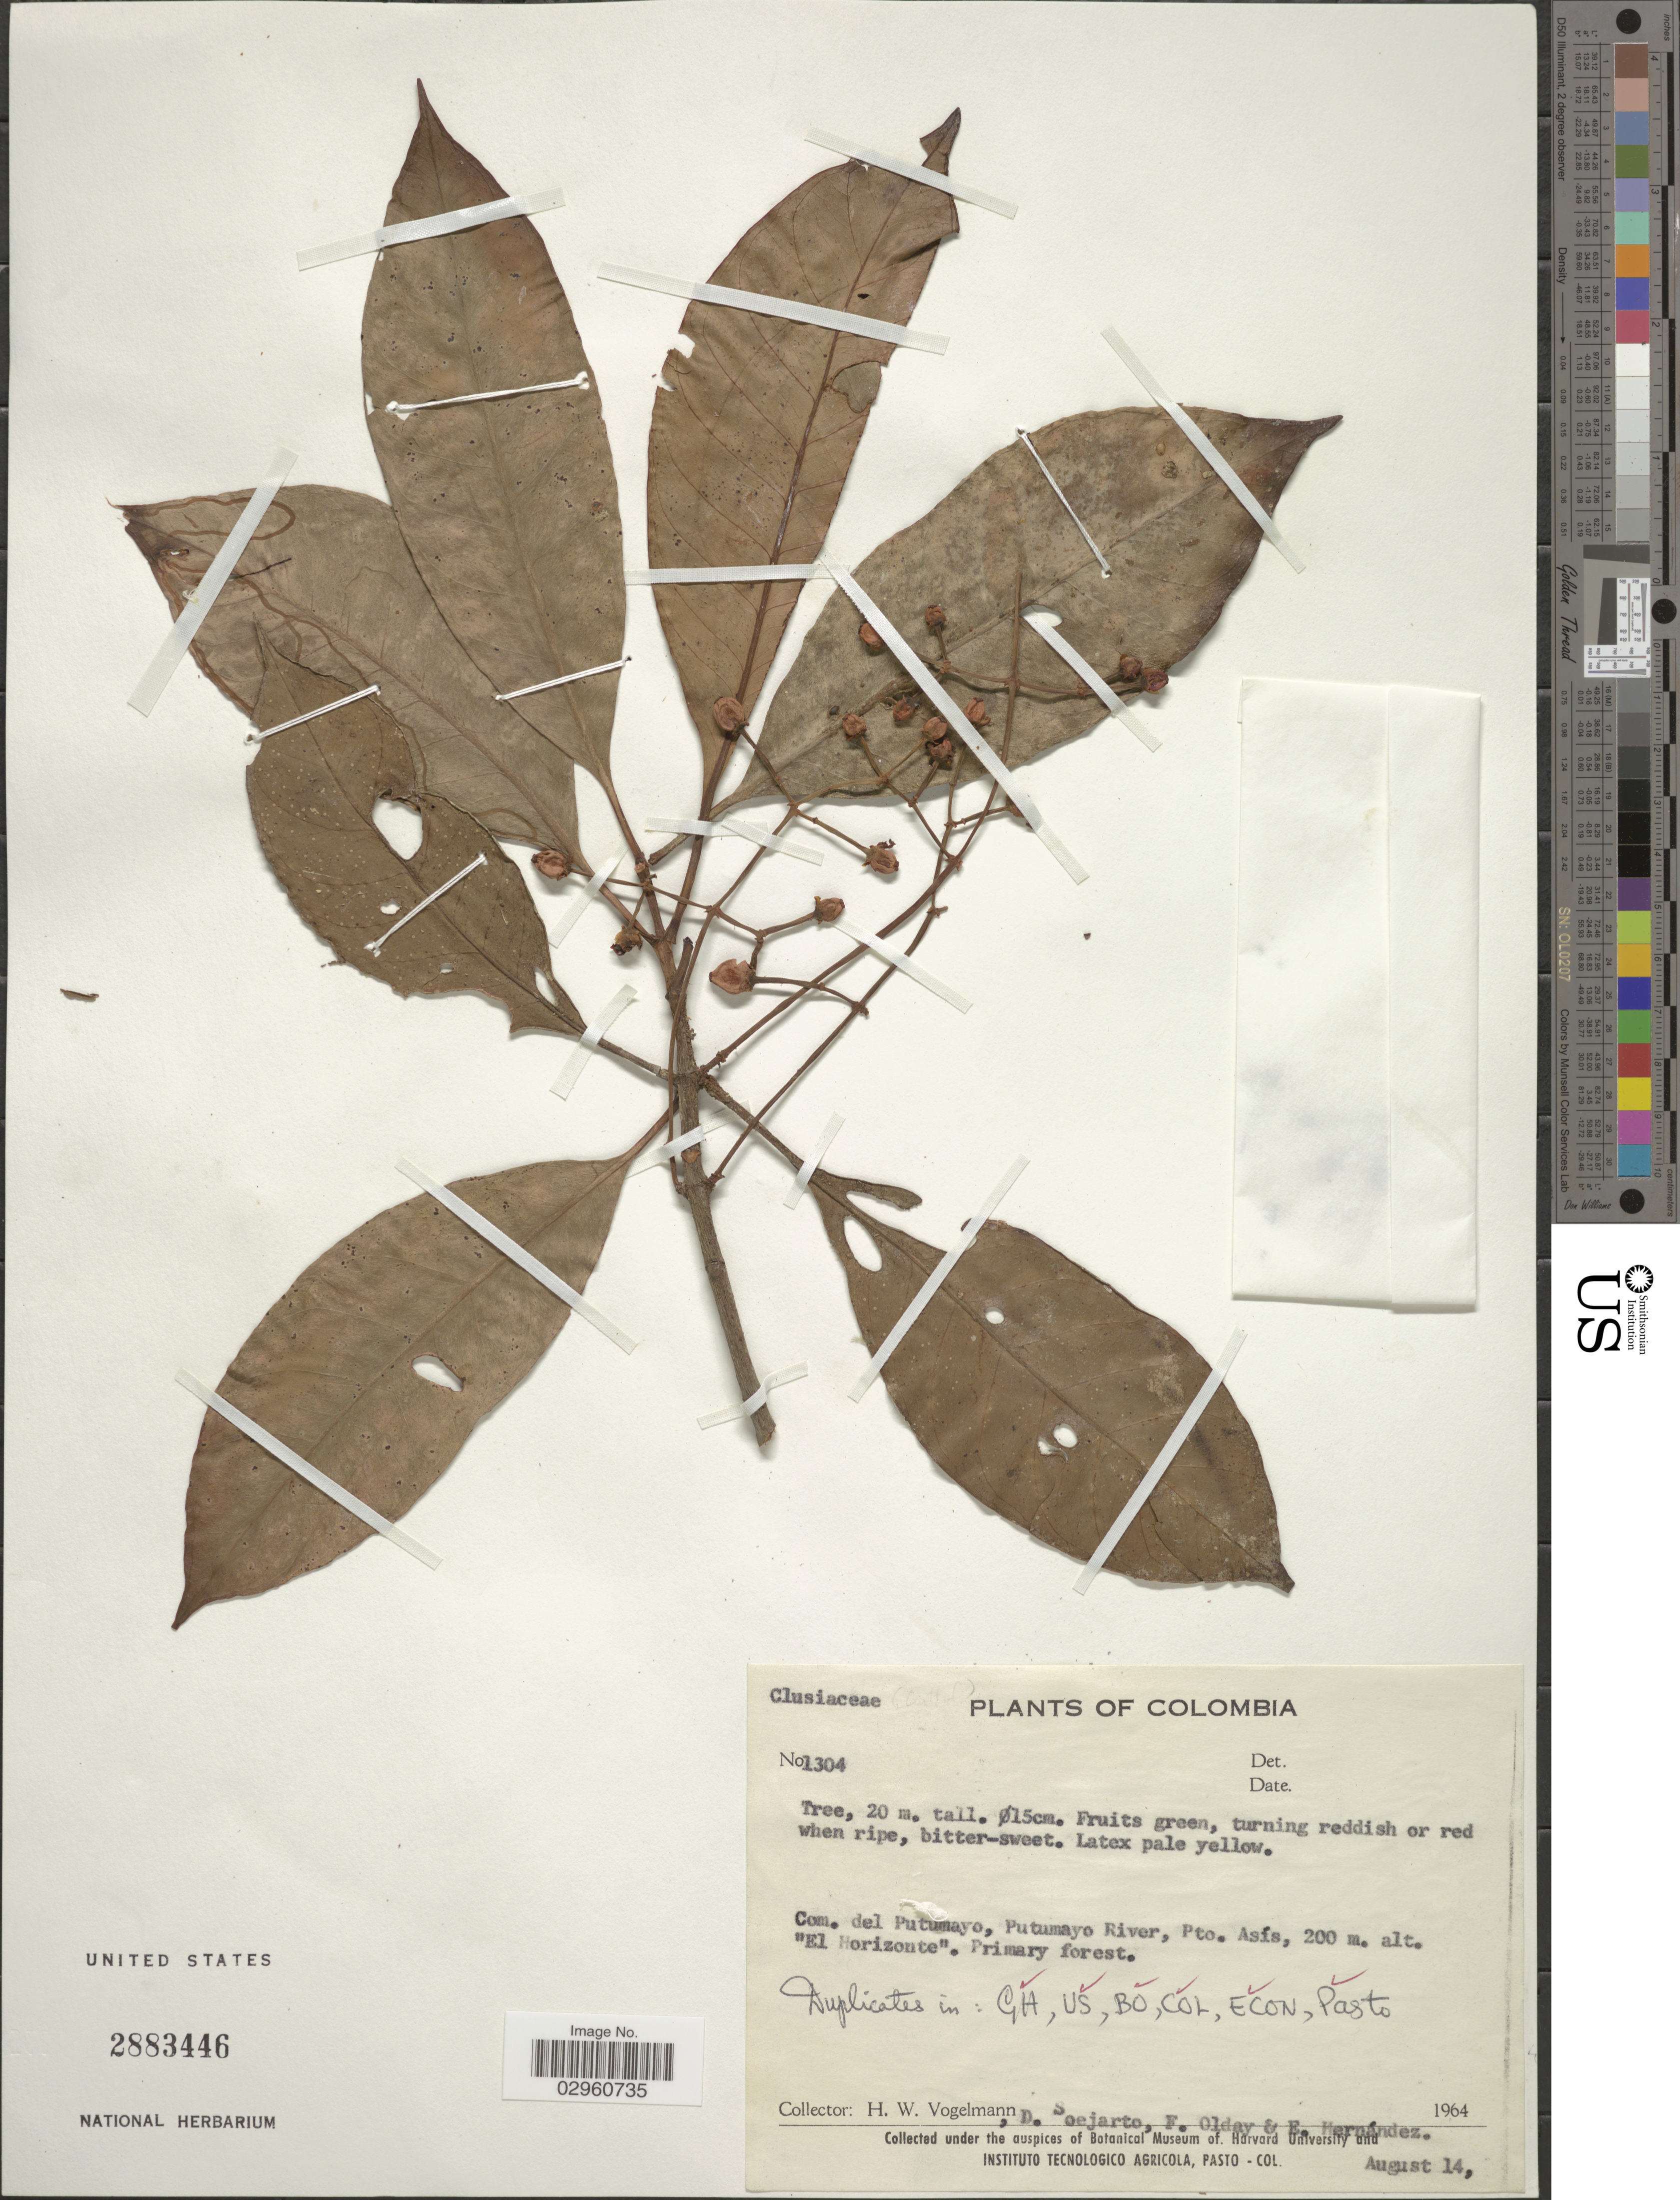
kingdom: Plantae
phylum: Tracheophyta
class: Magnoliopsida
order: Malpighiales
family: Clusiaceae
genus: Chrysochlamys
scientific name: Chrysochlamys sp.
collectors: H. Vogelmann, D. Soejarto, F. Olday & E. Hernández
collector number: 1304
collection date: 1964-08-14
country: Colombia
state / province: Putumayo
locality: Com. del Putumayo, Putumayo River, Pto. Asís. "El Horizonte".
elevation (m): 200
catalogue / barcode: US 2883446